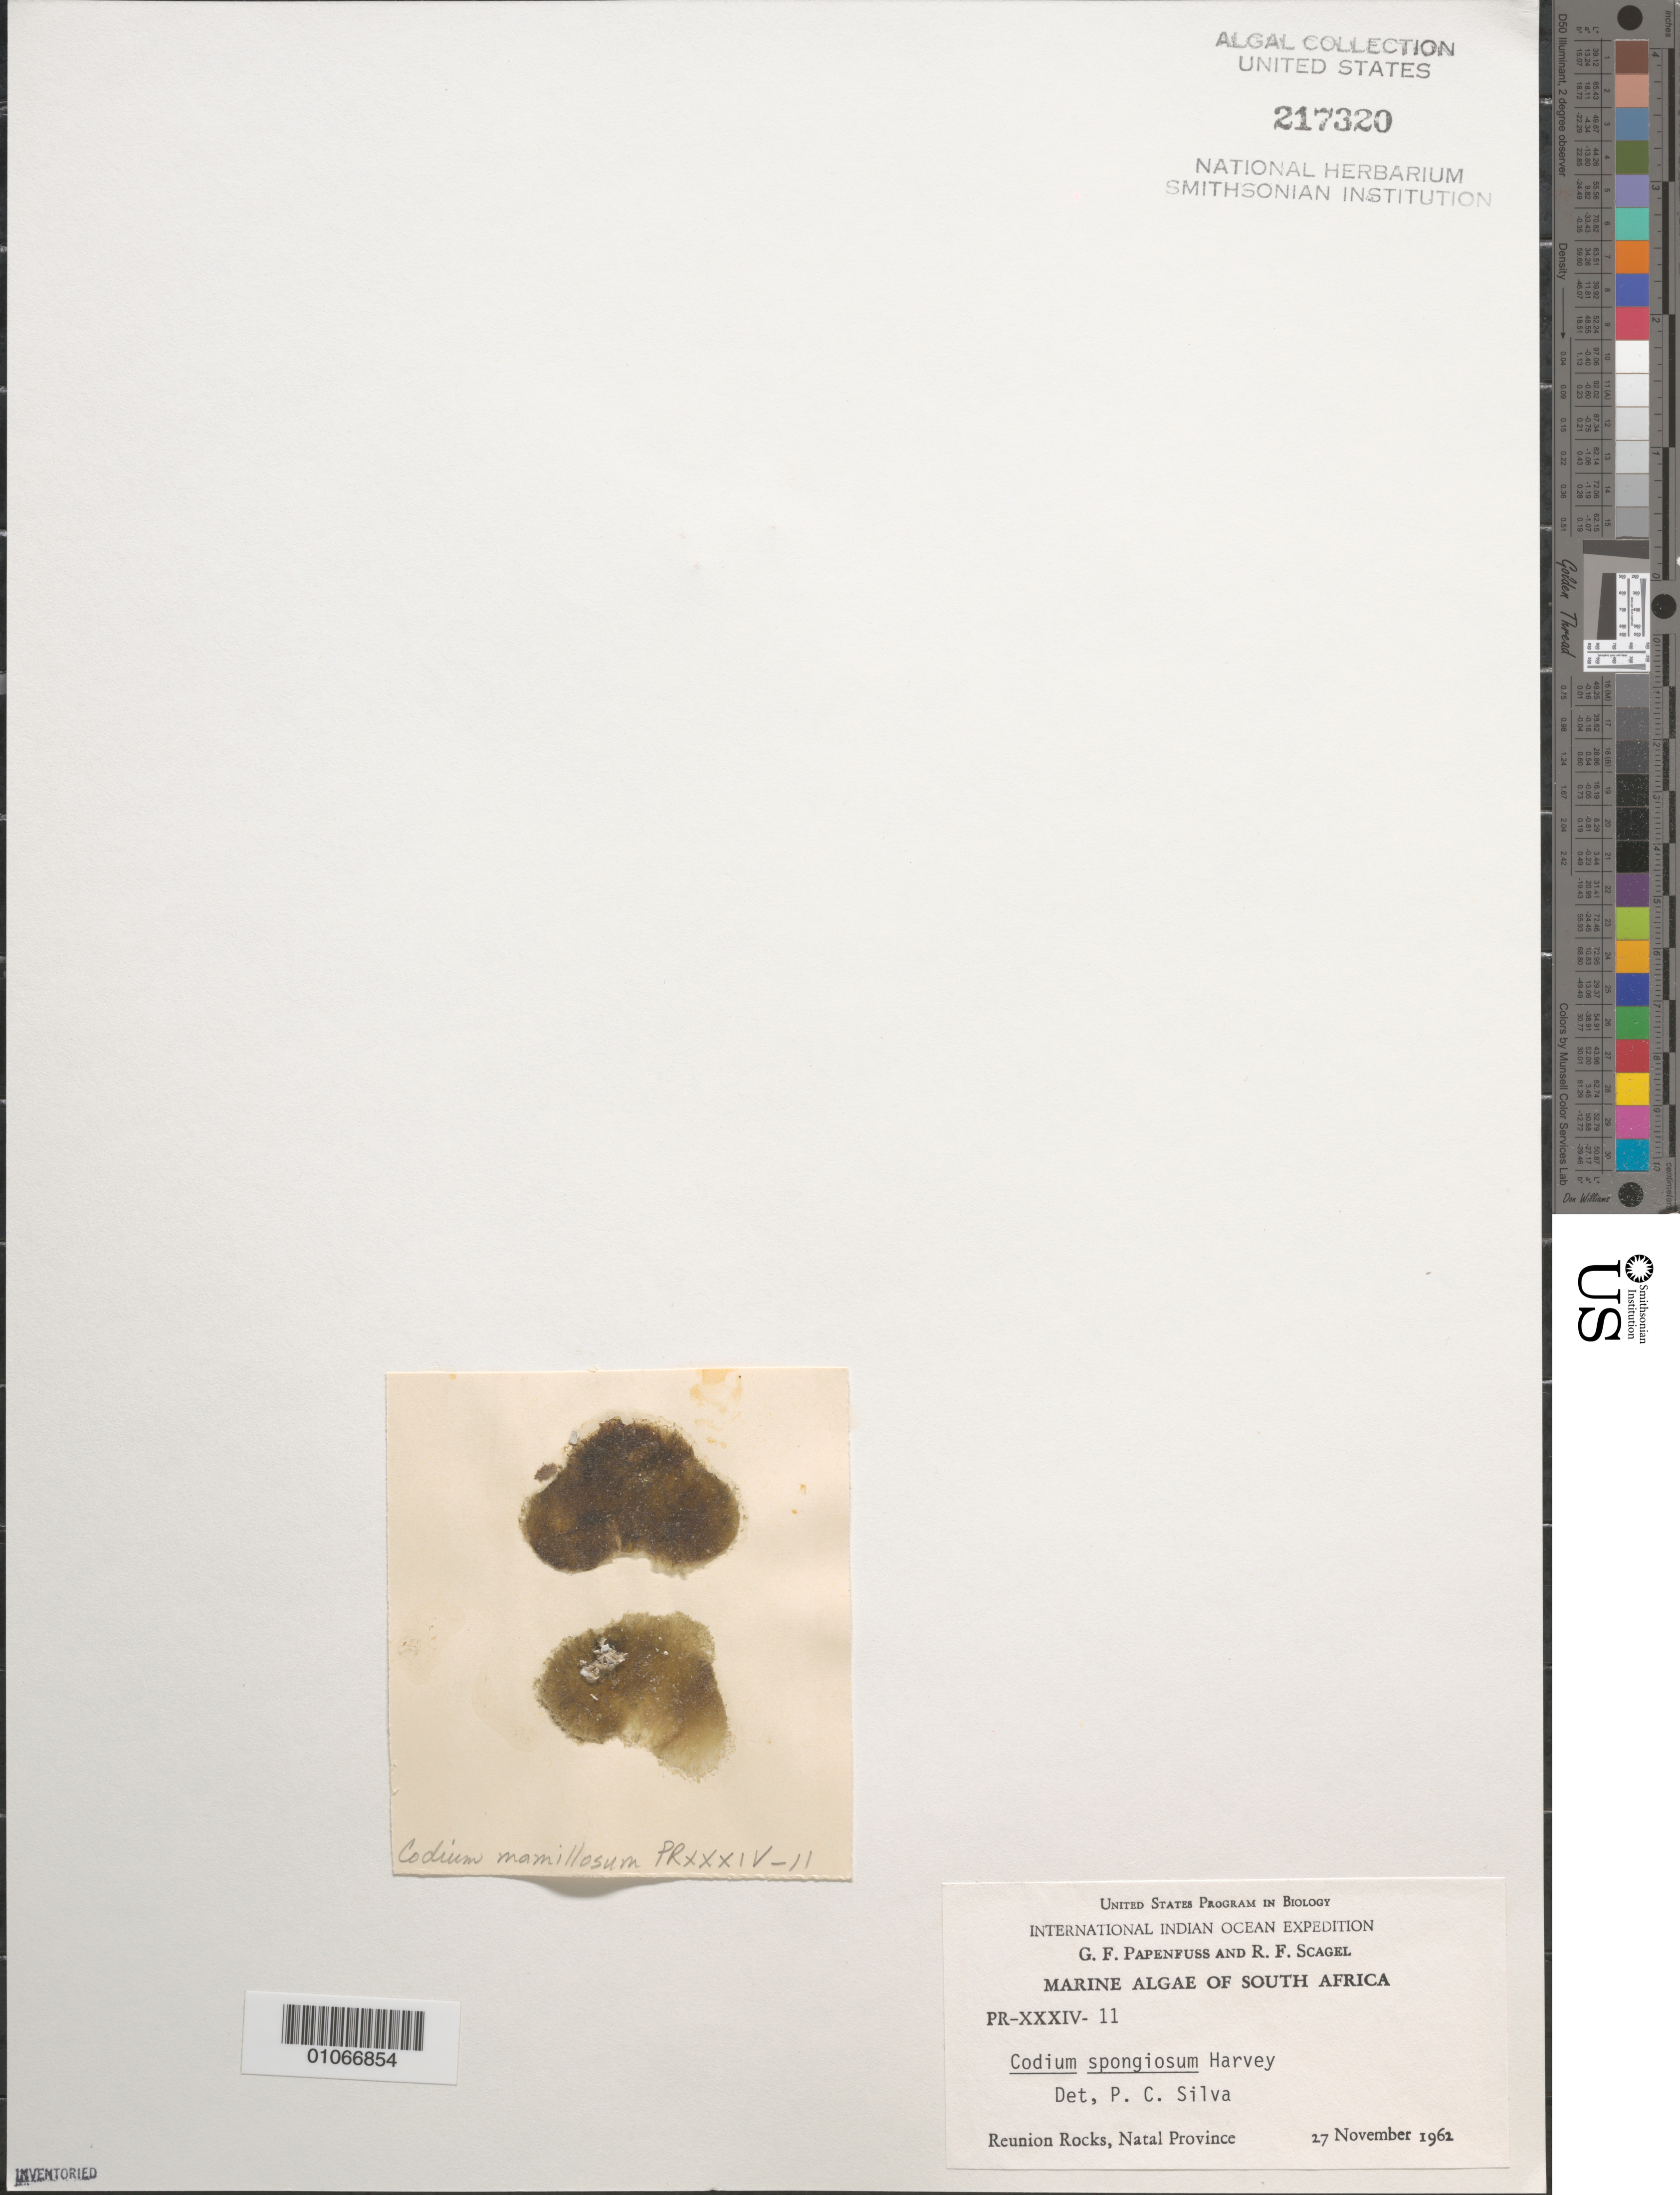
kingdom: Plantae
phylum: Chlorophyta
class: Ulvophyceae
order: Bryopsidales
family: Codiaceae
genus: Codium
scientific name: Codium spongiosum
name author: Harv.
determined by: Silva, P. C.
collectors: G. Papenfuss & R. F. Scagel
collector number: PR-XXXIV-11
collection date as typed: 27 Nov 1962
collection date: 1962-11-27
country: South Africa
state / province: KwaZulu-Natal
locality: Reunion Rocks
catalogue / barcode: US 217320